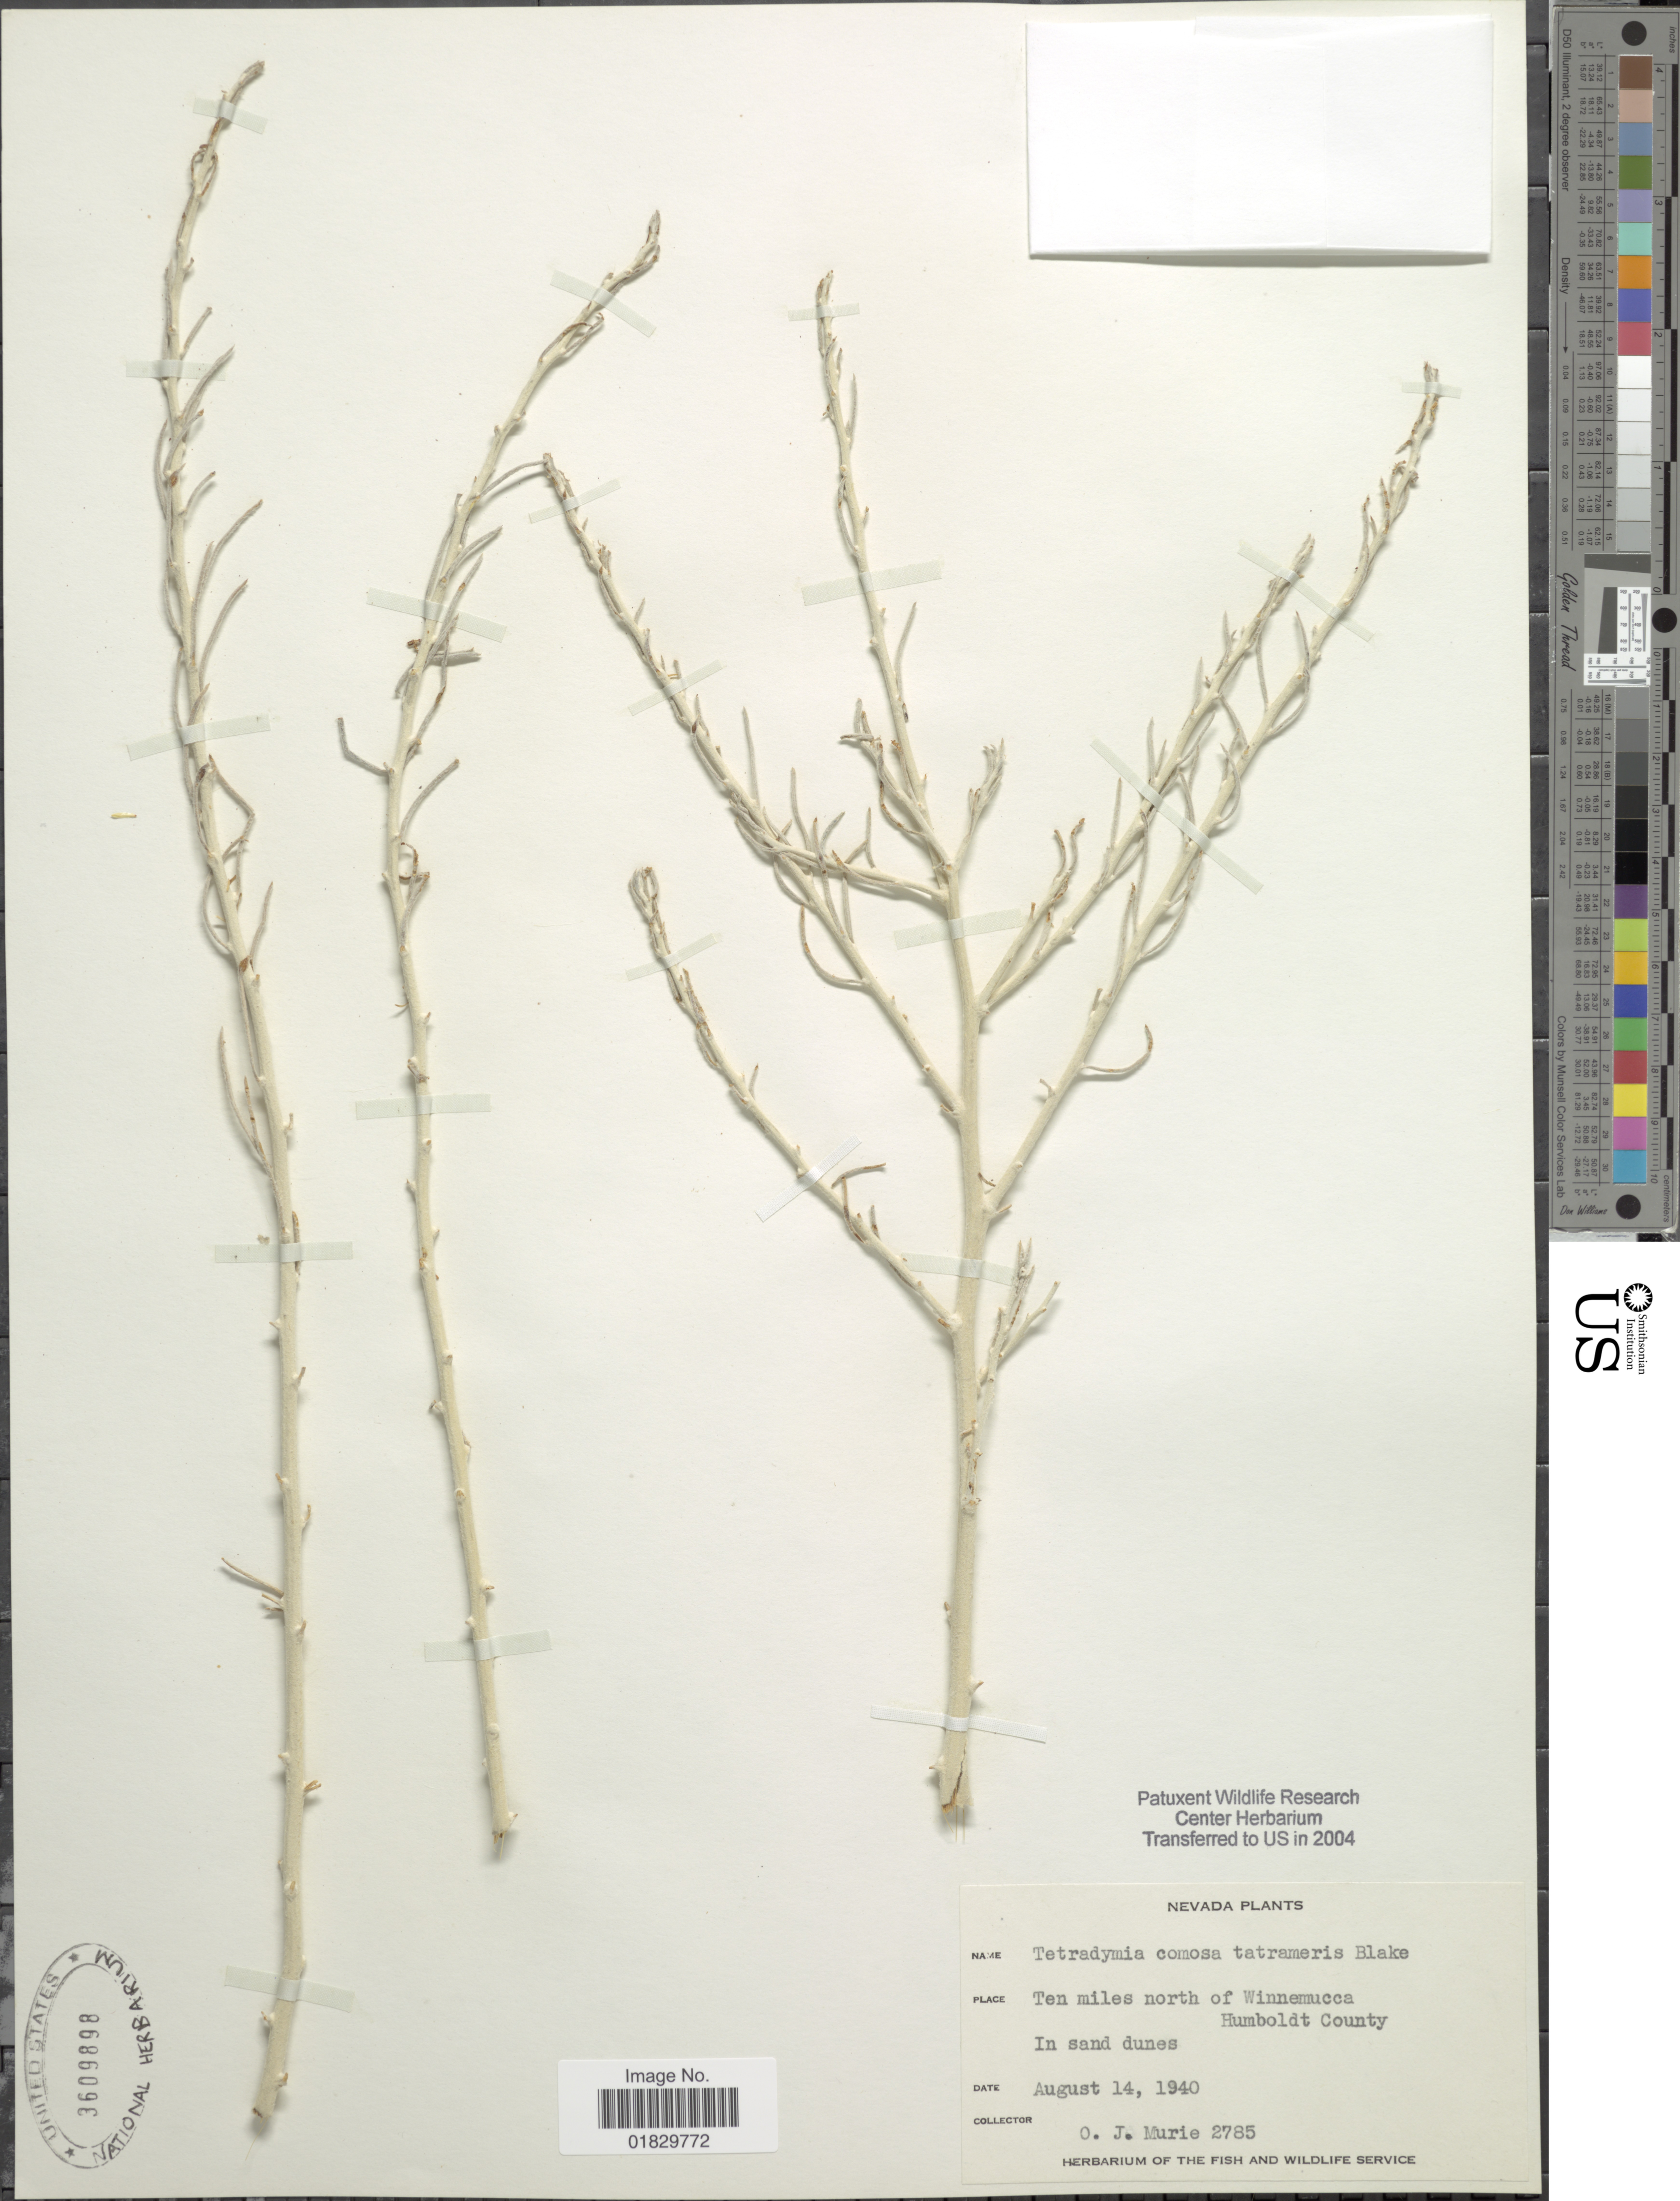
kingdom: Plantae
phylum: Tracheophyta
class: Magnoliopsida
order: Asterales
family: Asteraceae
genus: Tetradymia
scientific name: Tetradymia comosa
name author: A. Gray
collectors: O. Murie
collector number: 2785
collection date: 1940-08-14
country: United States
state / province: Nevada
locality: Ten miles north of Winnemucca, Humboldt County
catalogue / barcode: US 3609898